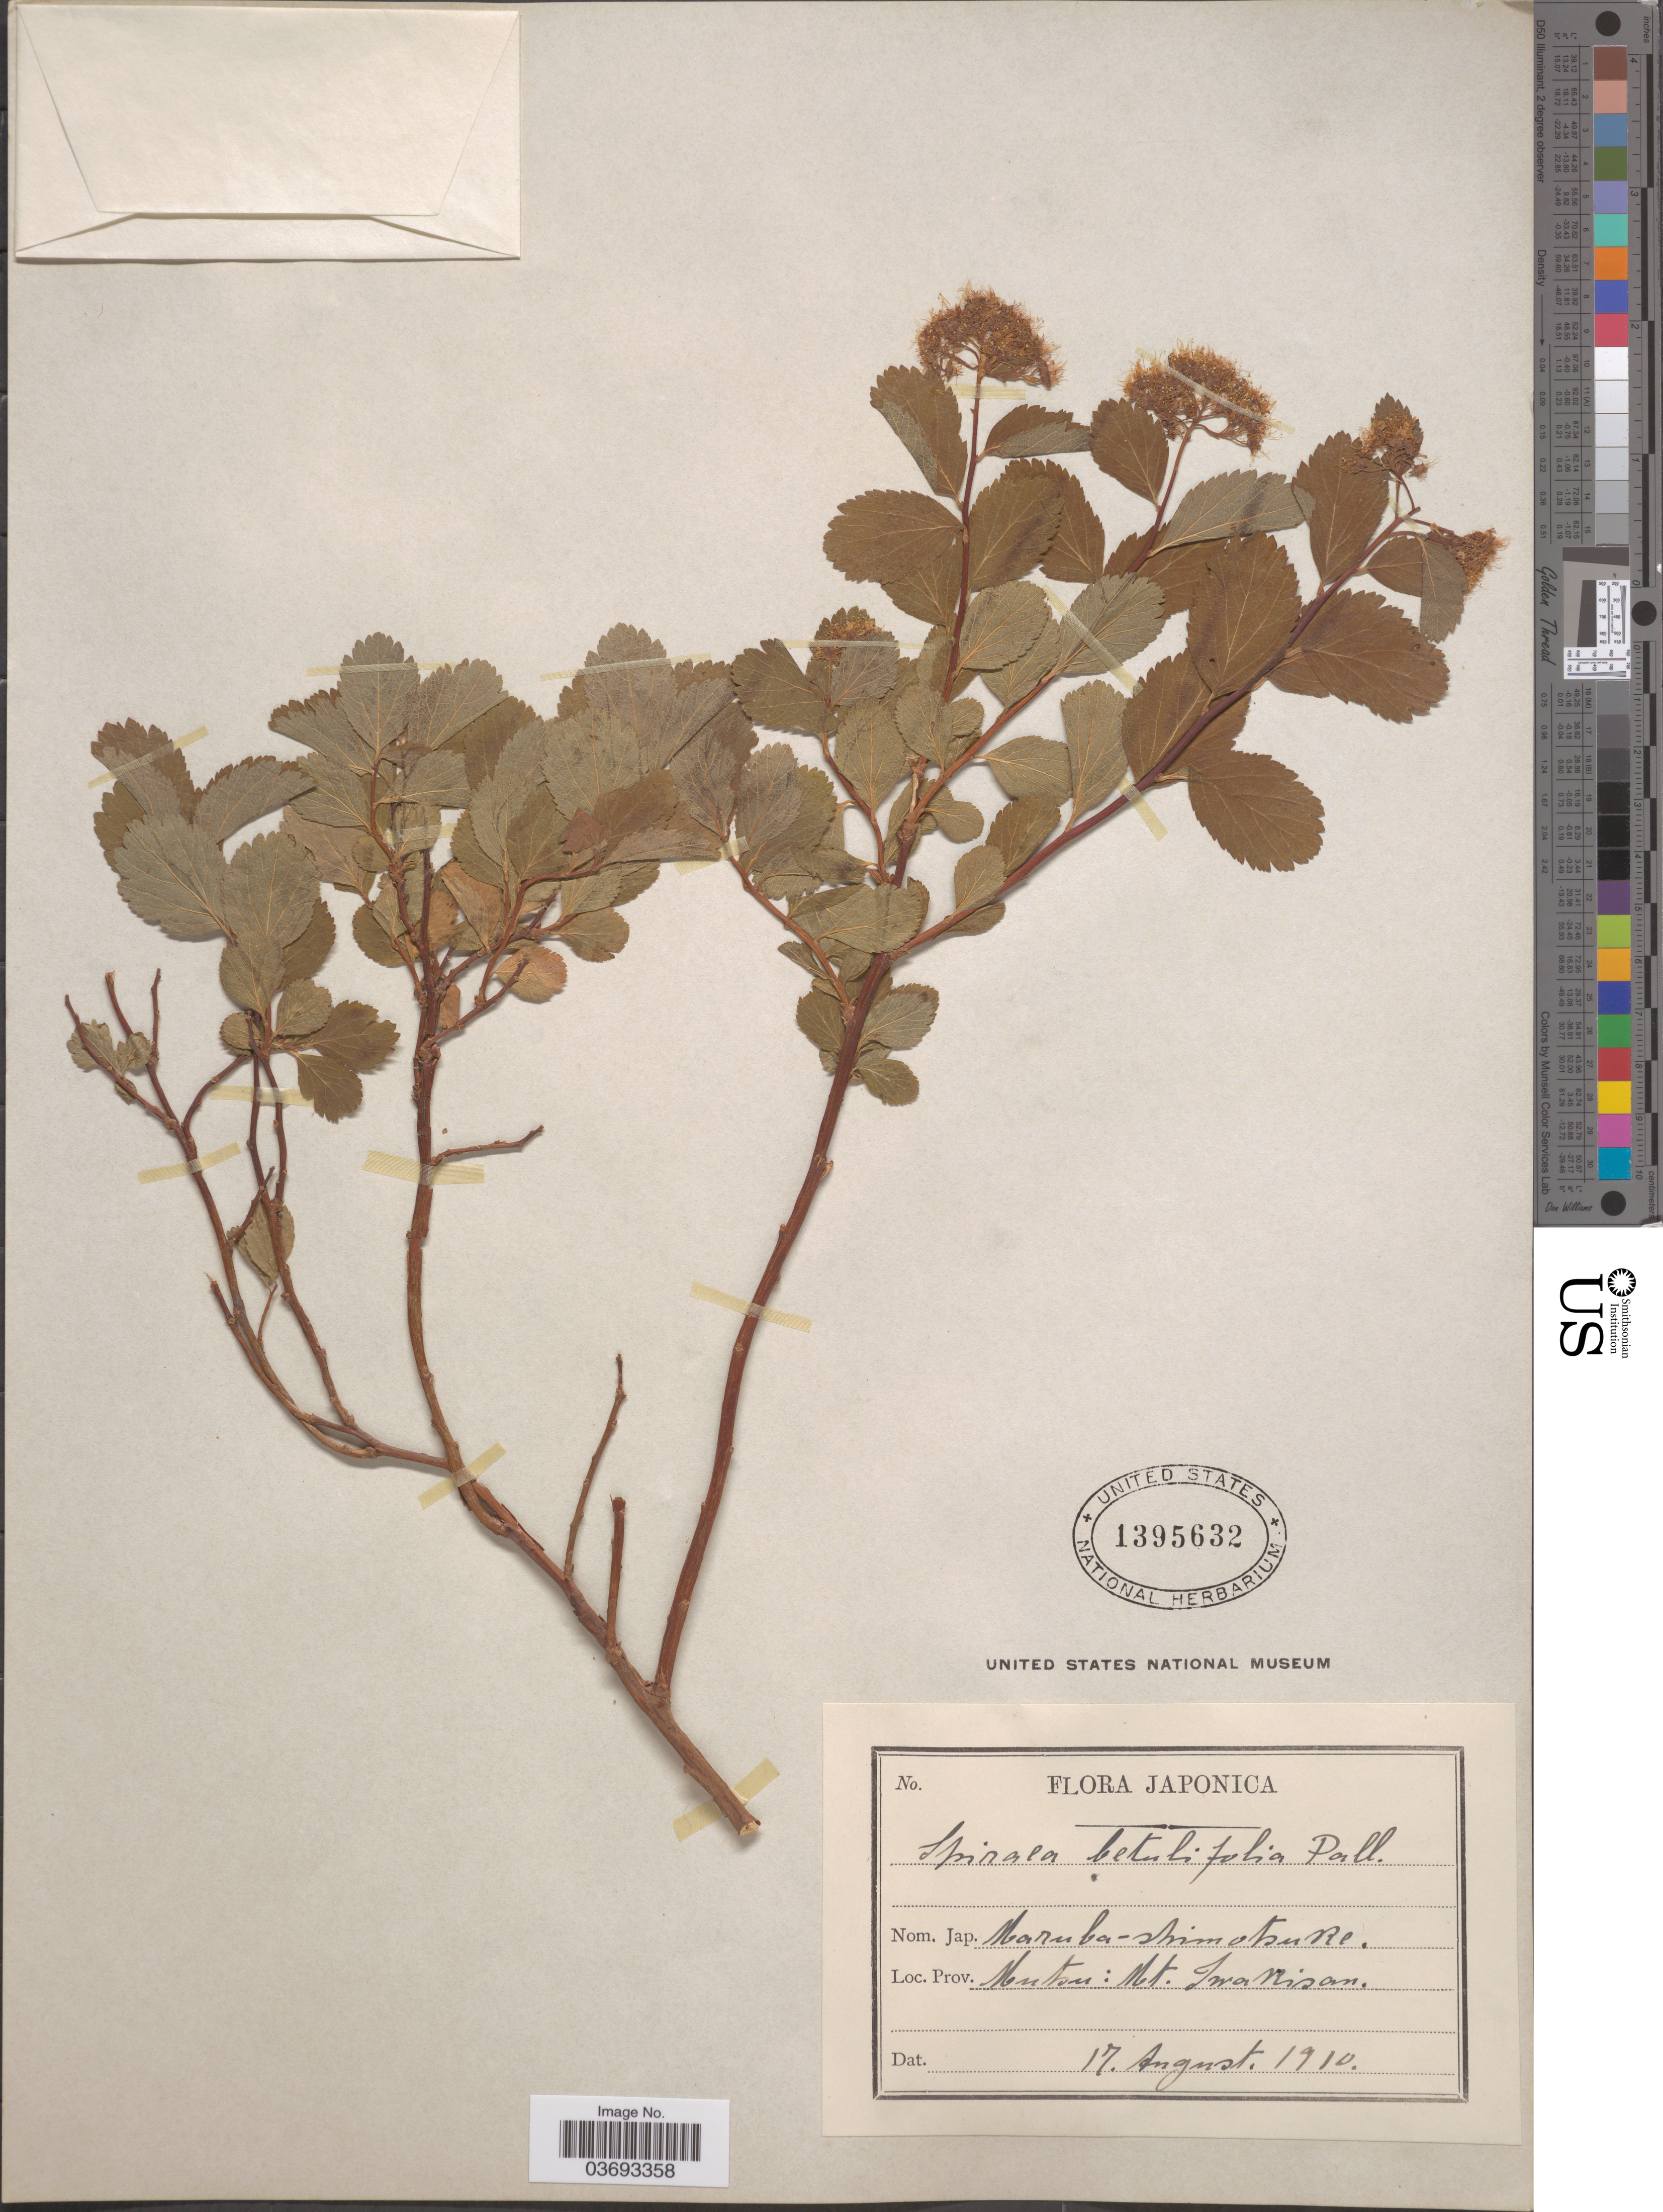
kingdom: Plantae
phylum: Tracheophyta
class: Magnoliopsida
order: Rosales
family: Rosaceae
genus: Spiraea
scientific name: Spiraea betulifolia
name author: Pall.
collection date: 1910-08-17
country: Japan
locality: Prov. Mutsu: Mt. Iwakisan.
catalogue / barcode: US 1395632